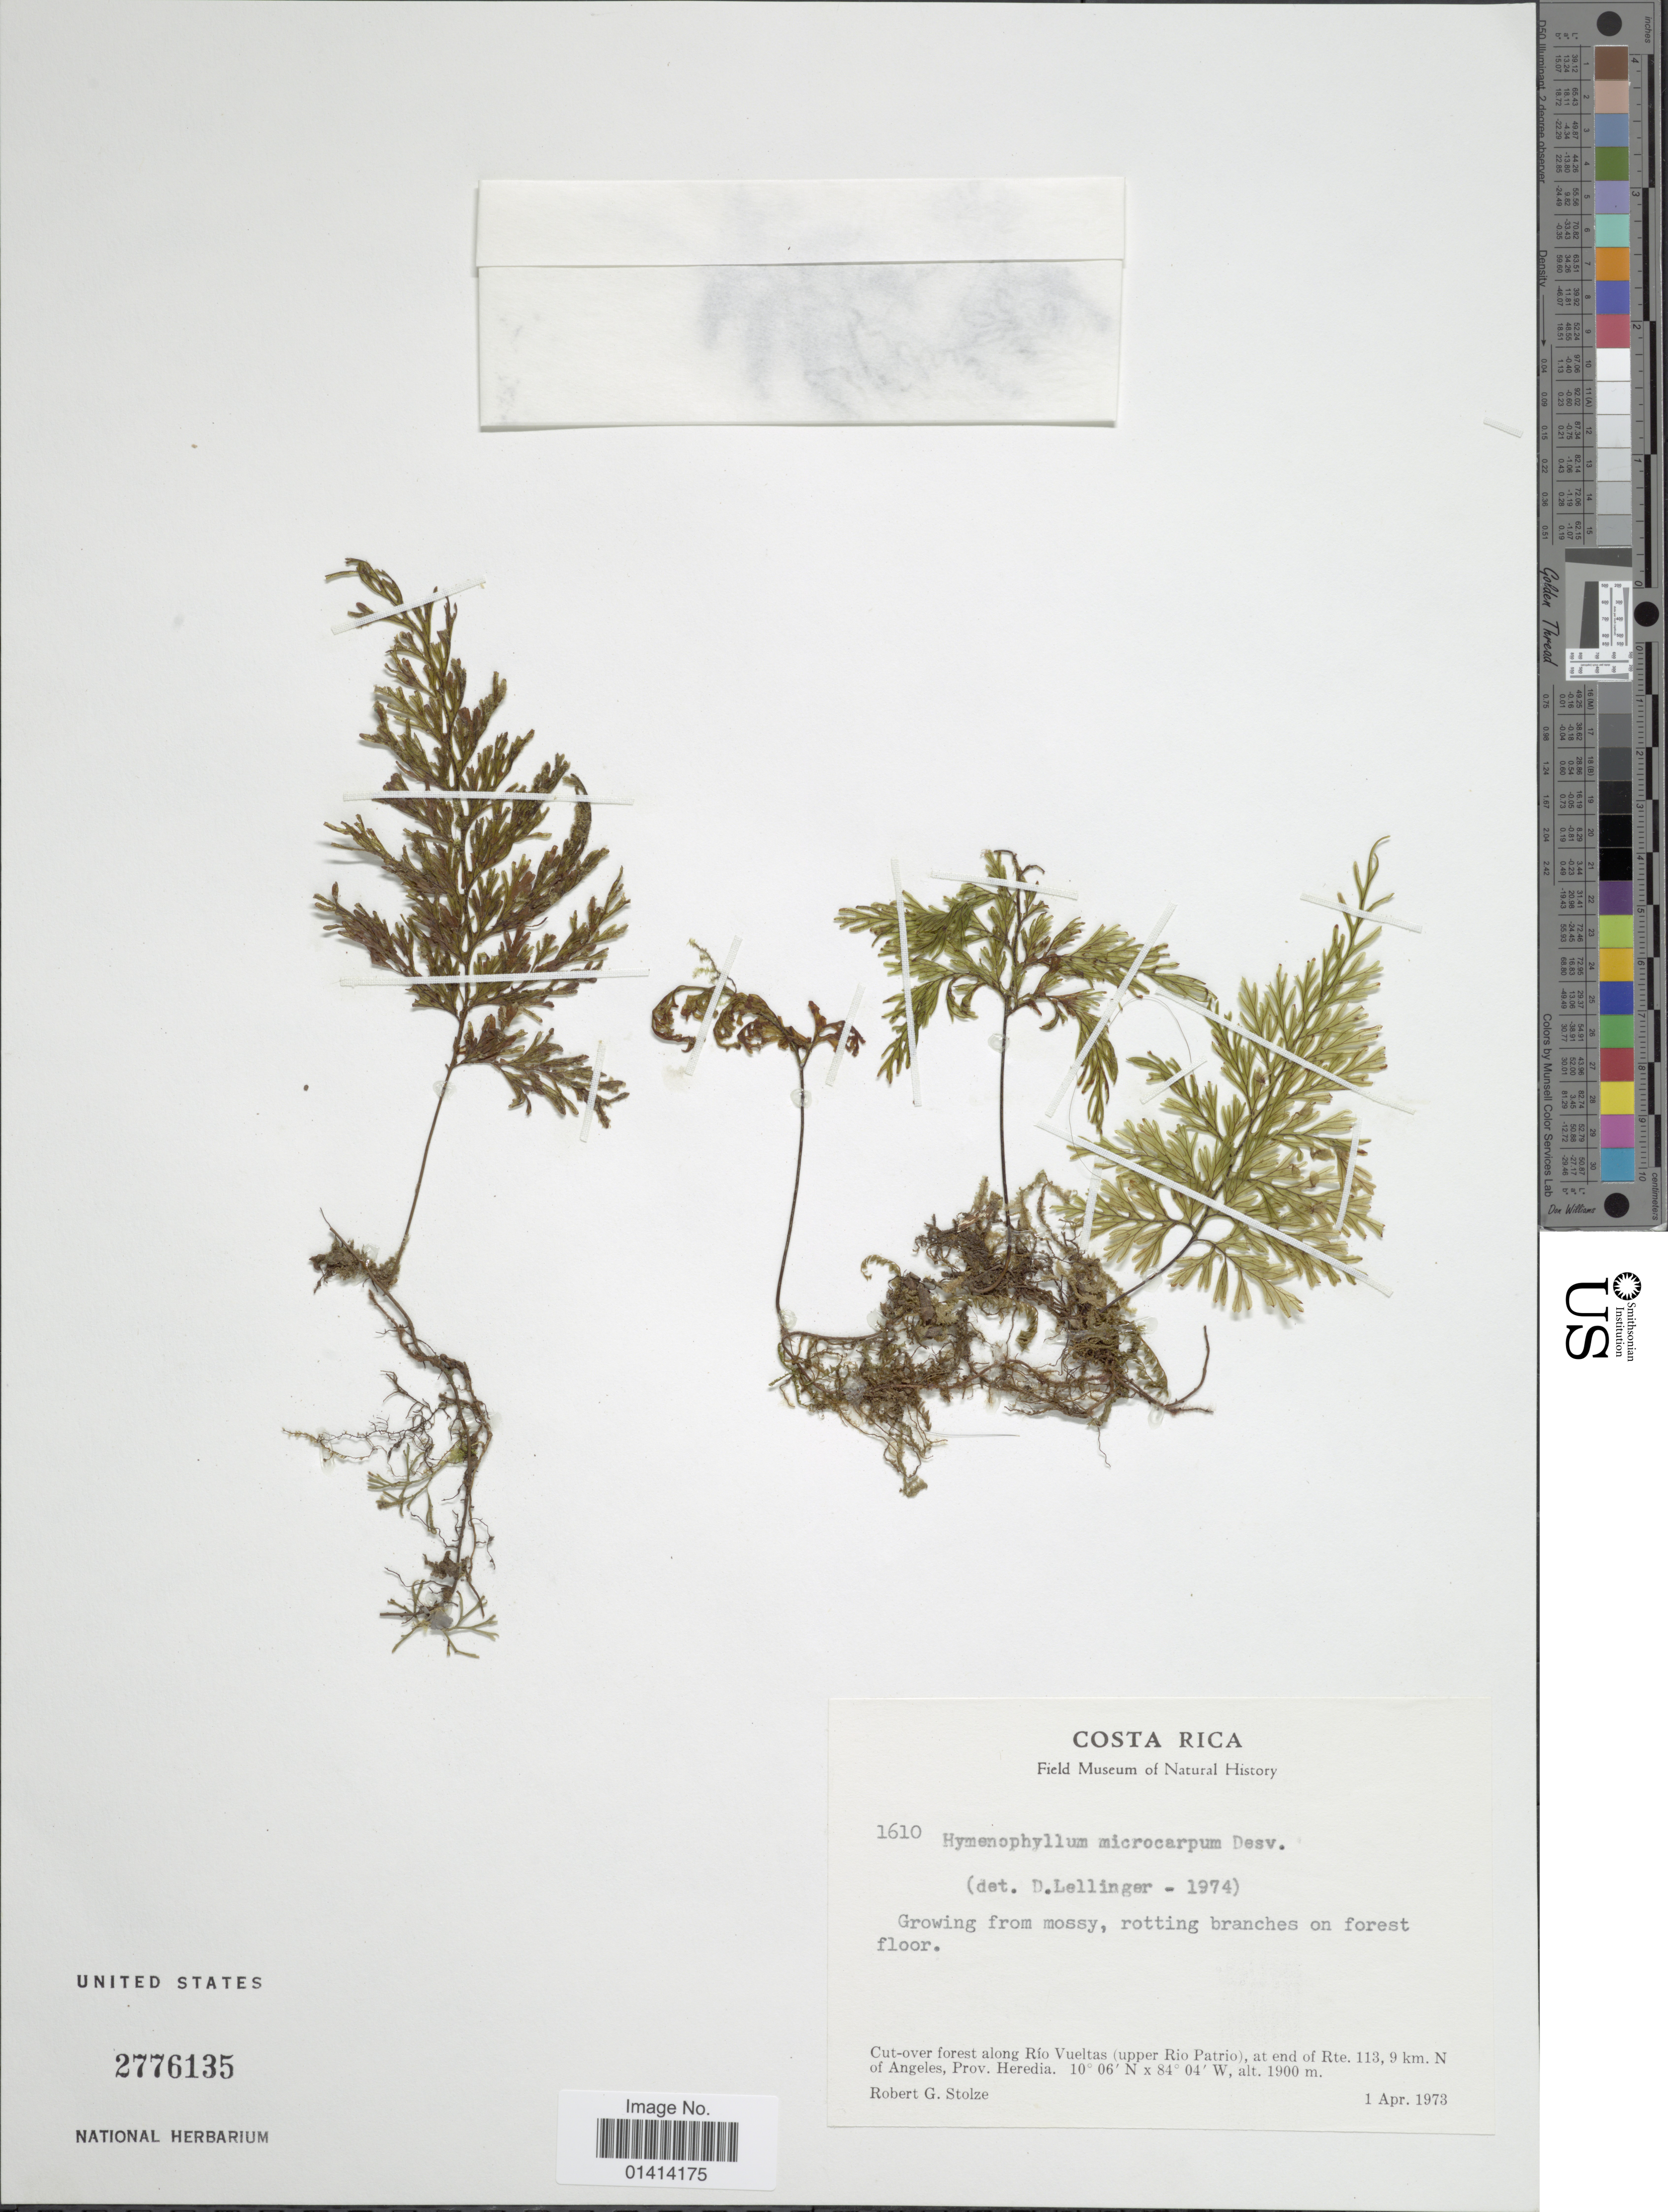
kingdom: Plantae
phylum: Tracheophyta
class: Polypodiopsida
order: Hymenophyllales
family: Hymenophyllaceae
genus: Hymenophyllum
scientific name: Hymenophyllum microcarpum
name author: (Desv.) Lellinger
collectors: R. G. Stolze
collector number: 1610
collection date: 1973-04-01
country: Costa Rica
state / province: Heredia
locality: Cut-over forest along Río Vueltas (upper Rio Patrio), at end of Rte. 11,9 km N of Angeles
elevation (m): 1900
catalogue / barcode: US 2776135